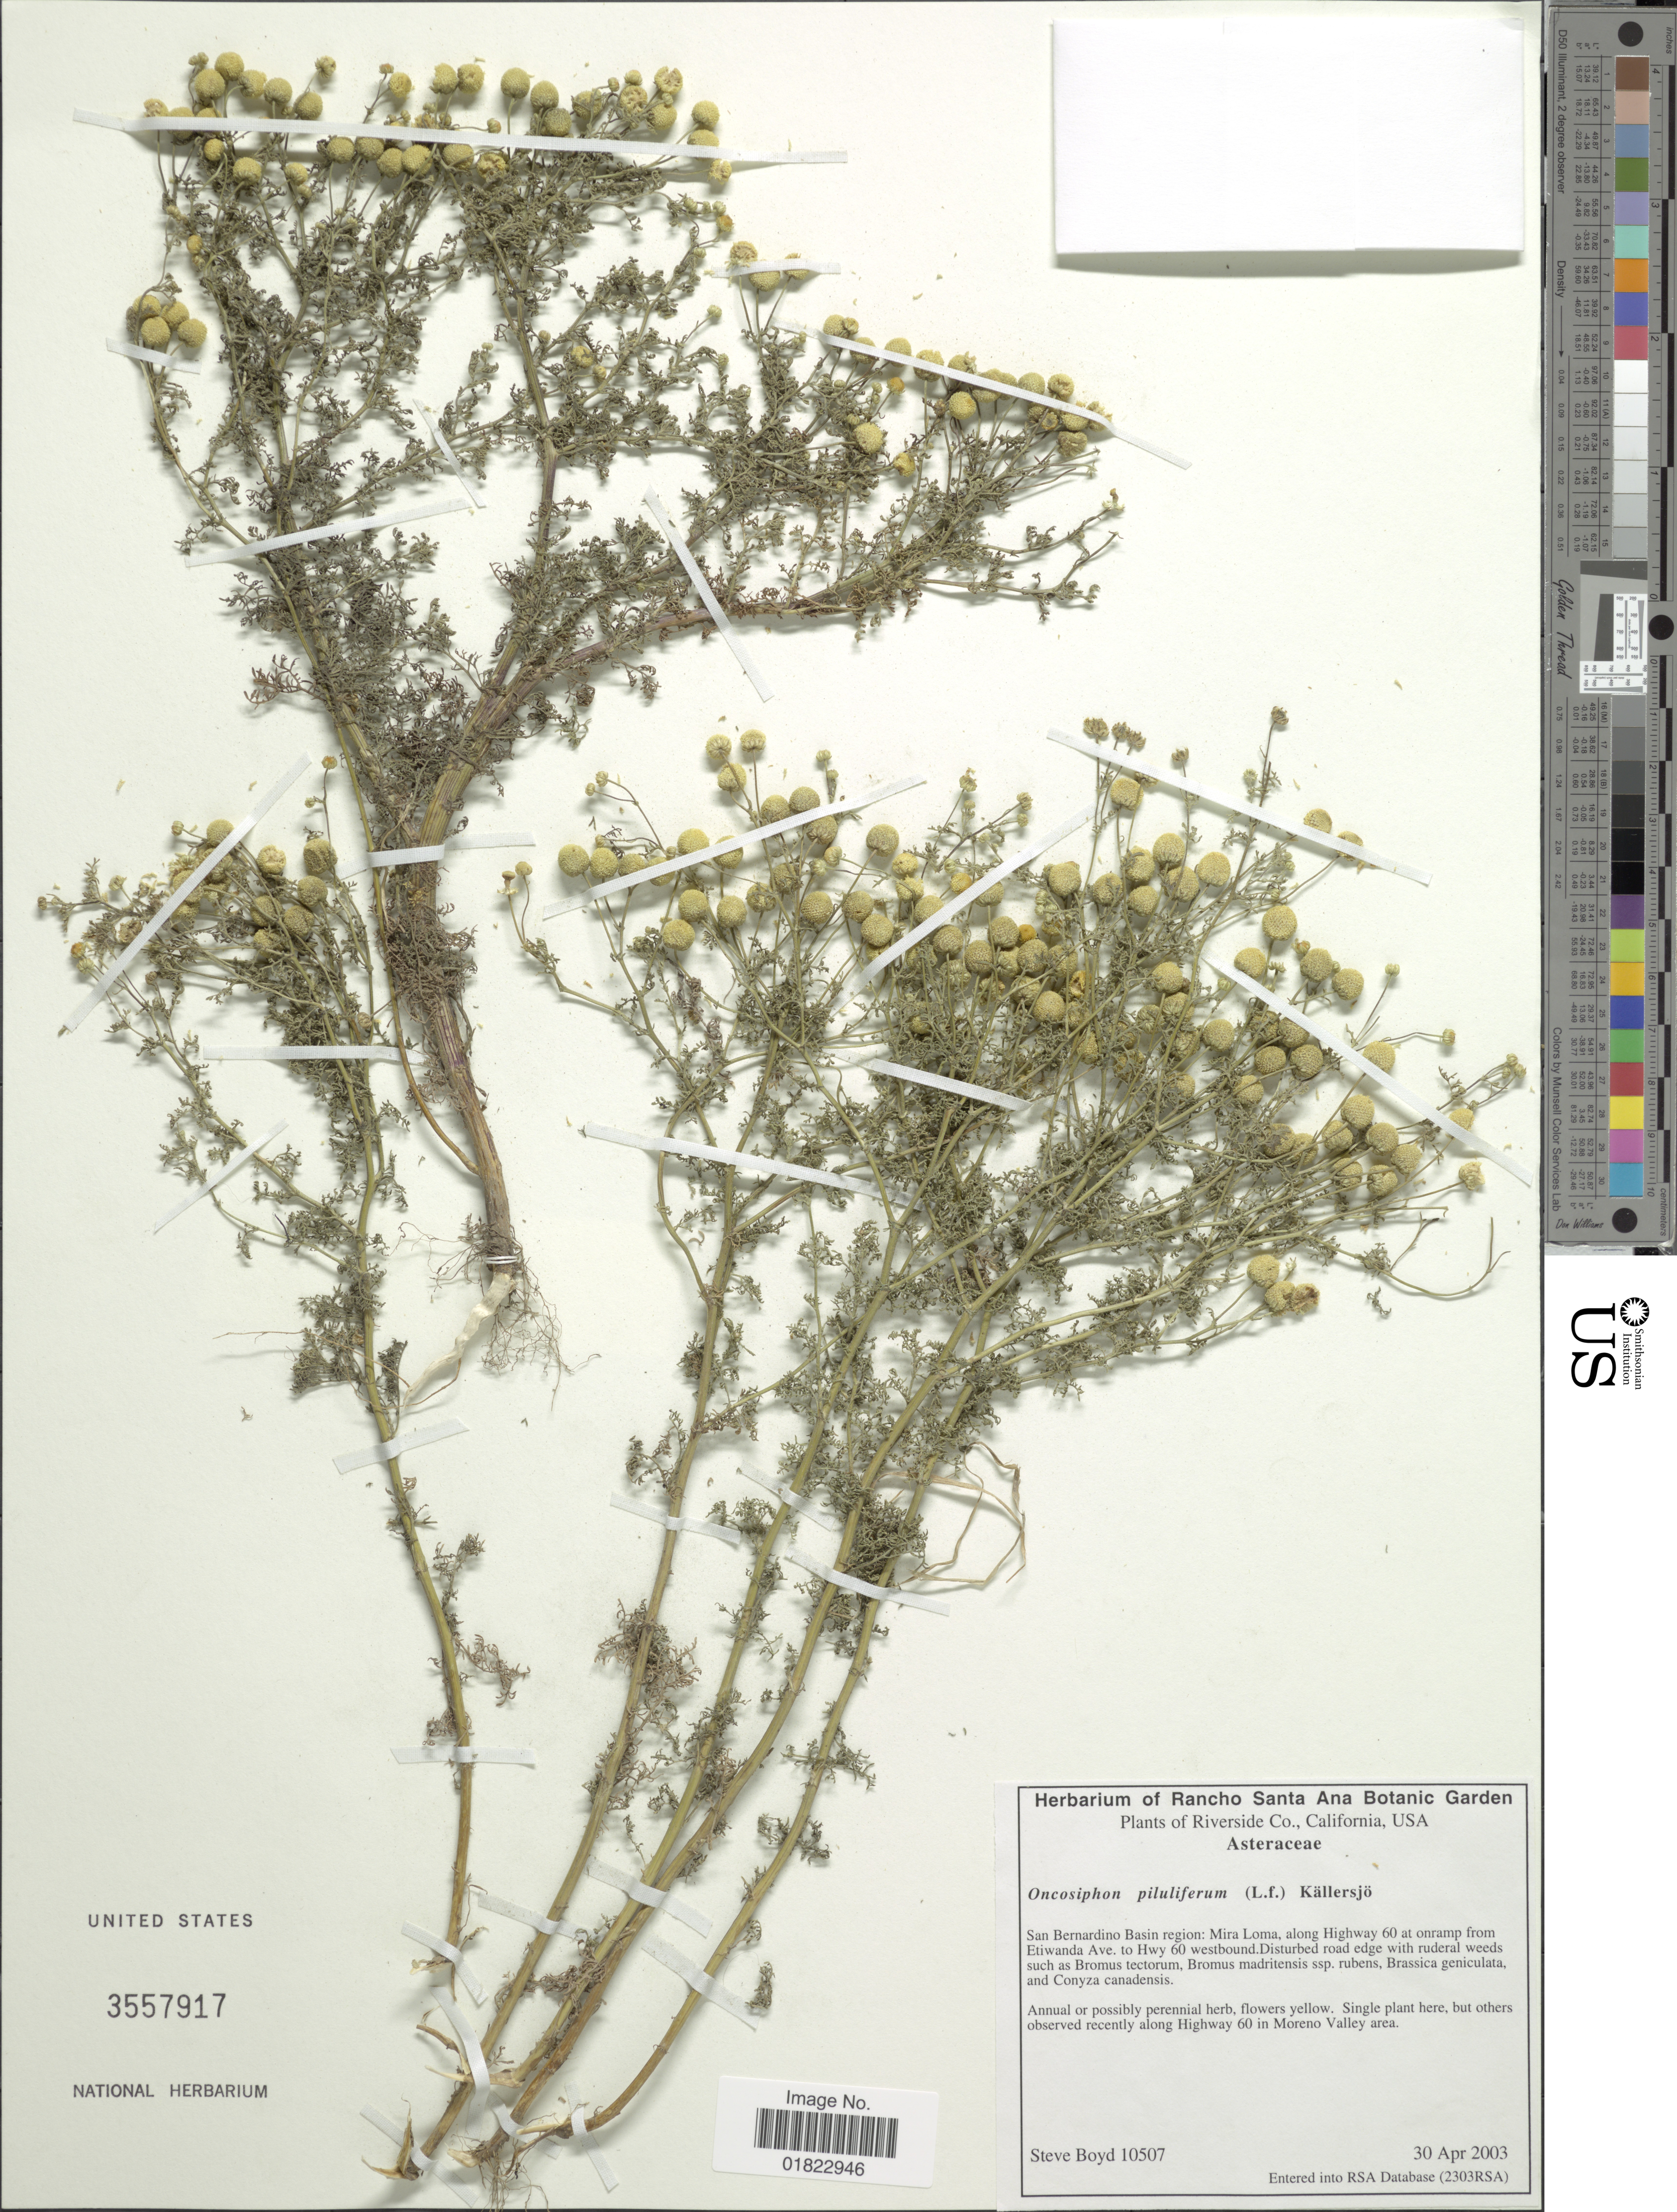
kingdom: Plantae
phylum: Tracheophyta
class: Magnoliopsida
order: Asterales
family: Asteraceae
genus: Oncosiphon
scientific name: Oncosiphon piluliferum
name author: (L. f.) Källersjö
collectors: S. Boyd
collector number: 10507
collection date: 2003-04-30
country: United States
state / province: California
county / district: Riverside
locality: Riverside Co., California. USA. San Bernardino Basinregion: Mira Loma, along Highway 60 at onramp from Etiwanda Ave. to Hwy 60 westbound.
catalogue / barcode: US 3557917